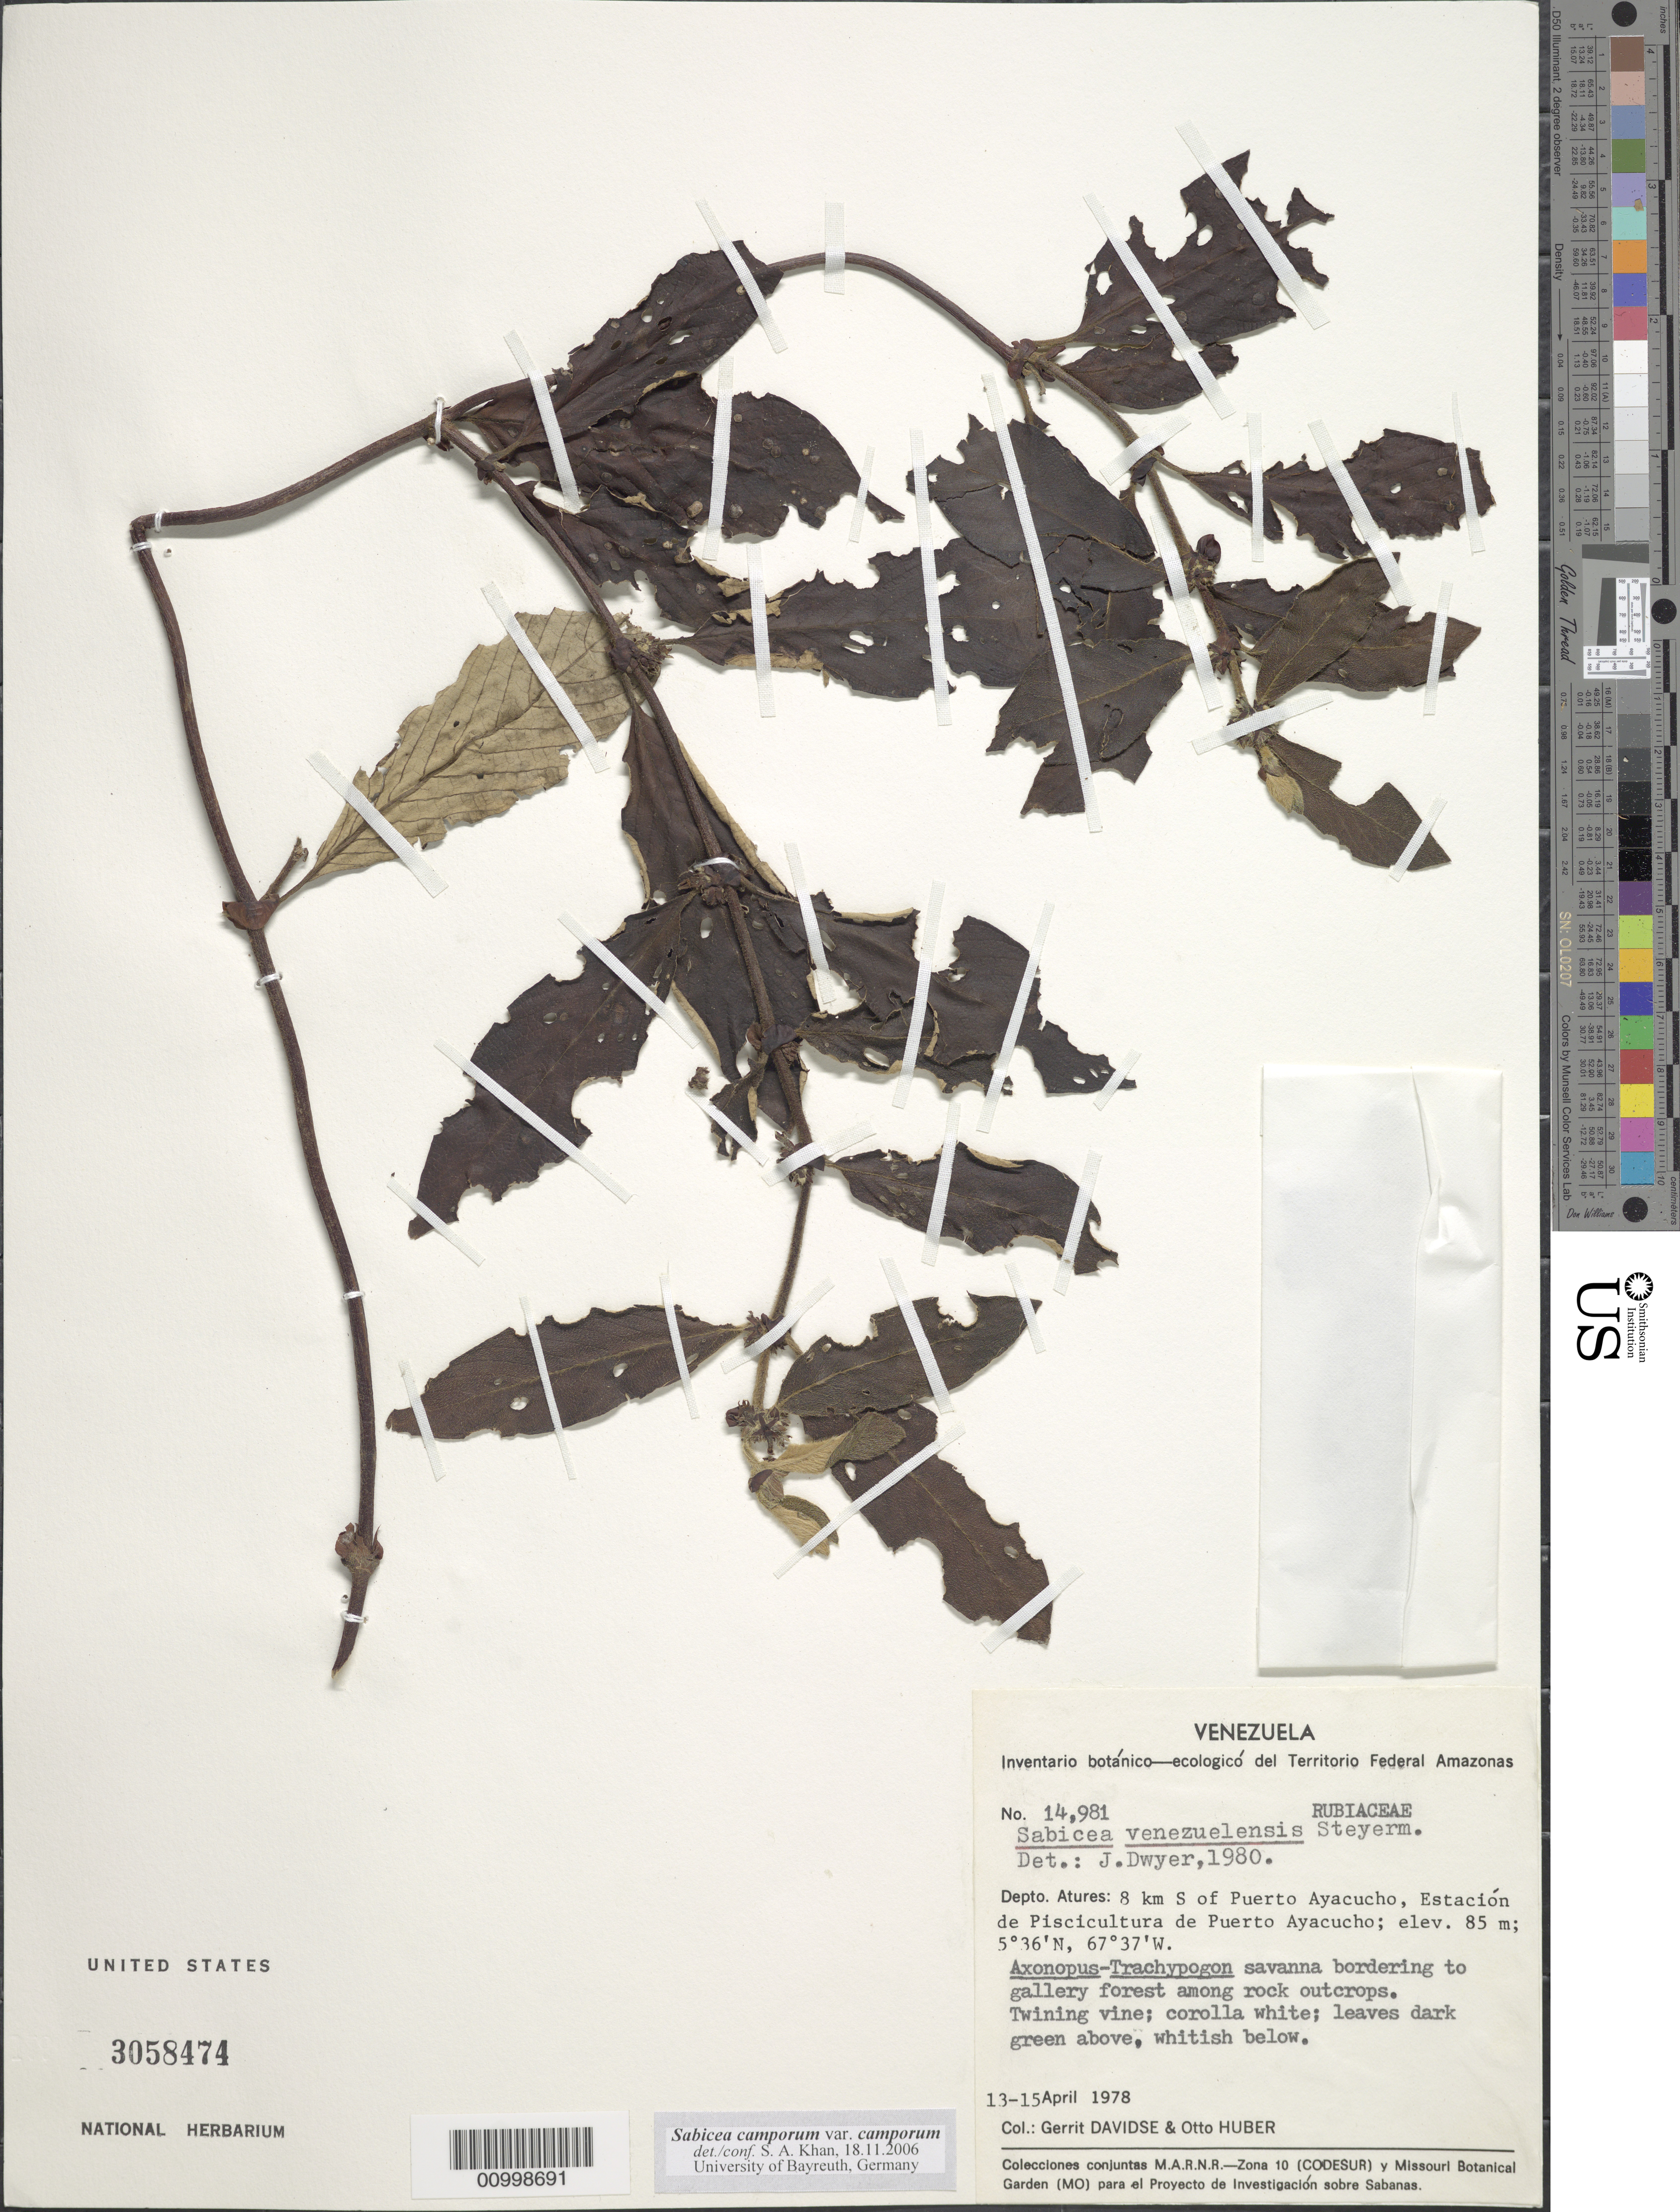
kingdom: Plantae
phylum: Tracheophyta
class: Magnoliopsida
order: Gentianales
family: Rubiaceae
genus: Sabicea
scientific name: Sabicea camporum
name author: Sprague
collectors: G. Davidse & O. Huber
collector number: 14981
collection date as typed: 13-Apr-78 to 15-Apr-78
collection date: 1978-04-13/1978-04-15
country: Venezuela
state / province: Amazonas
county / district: Atures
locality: Puerto Ayacucho, 8 km S of; Estacion de Piscicultura de Puerto Ayacucho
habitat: Axonopus-Trachypogon savanna bordering to gallery forest among rock outcrops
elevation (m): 85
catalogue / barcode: US 3058474